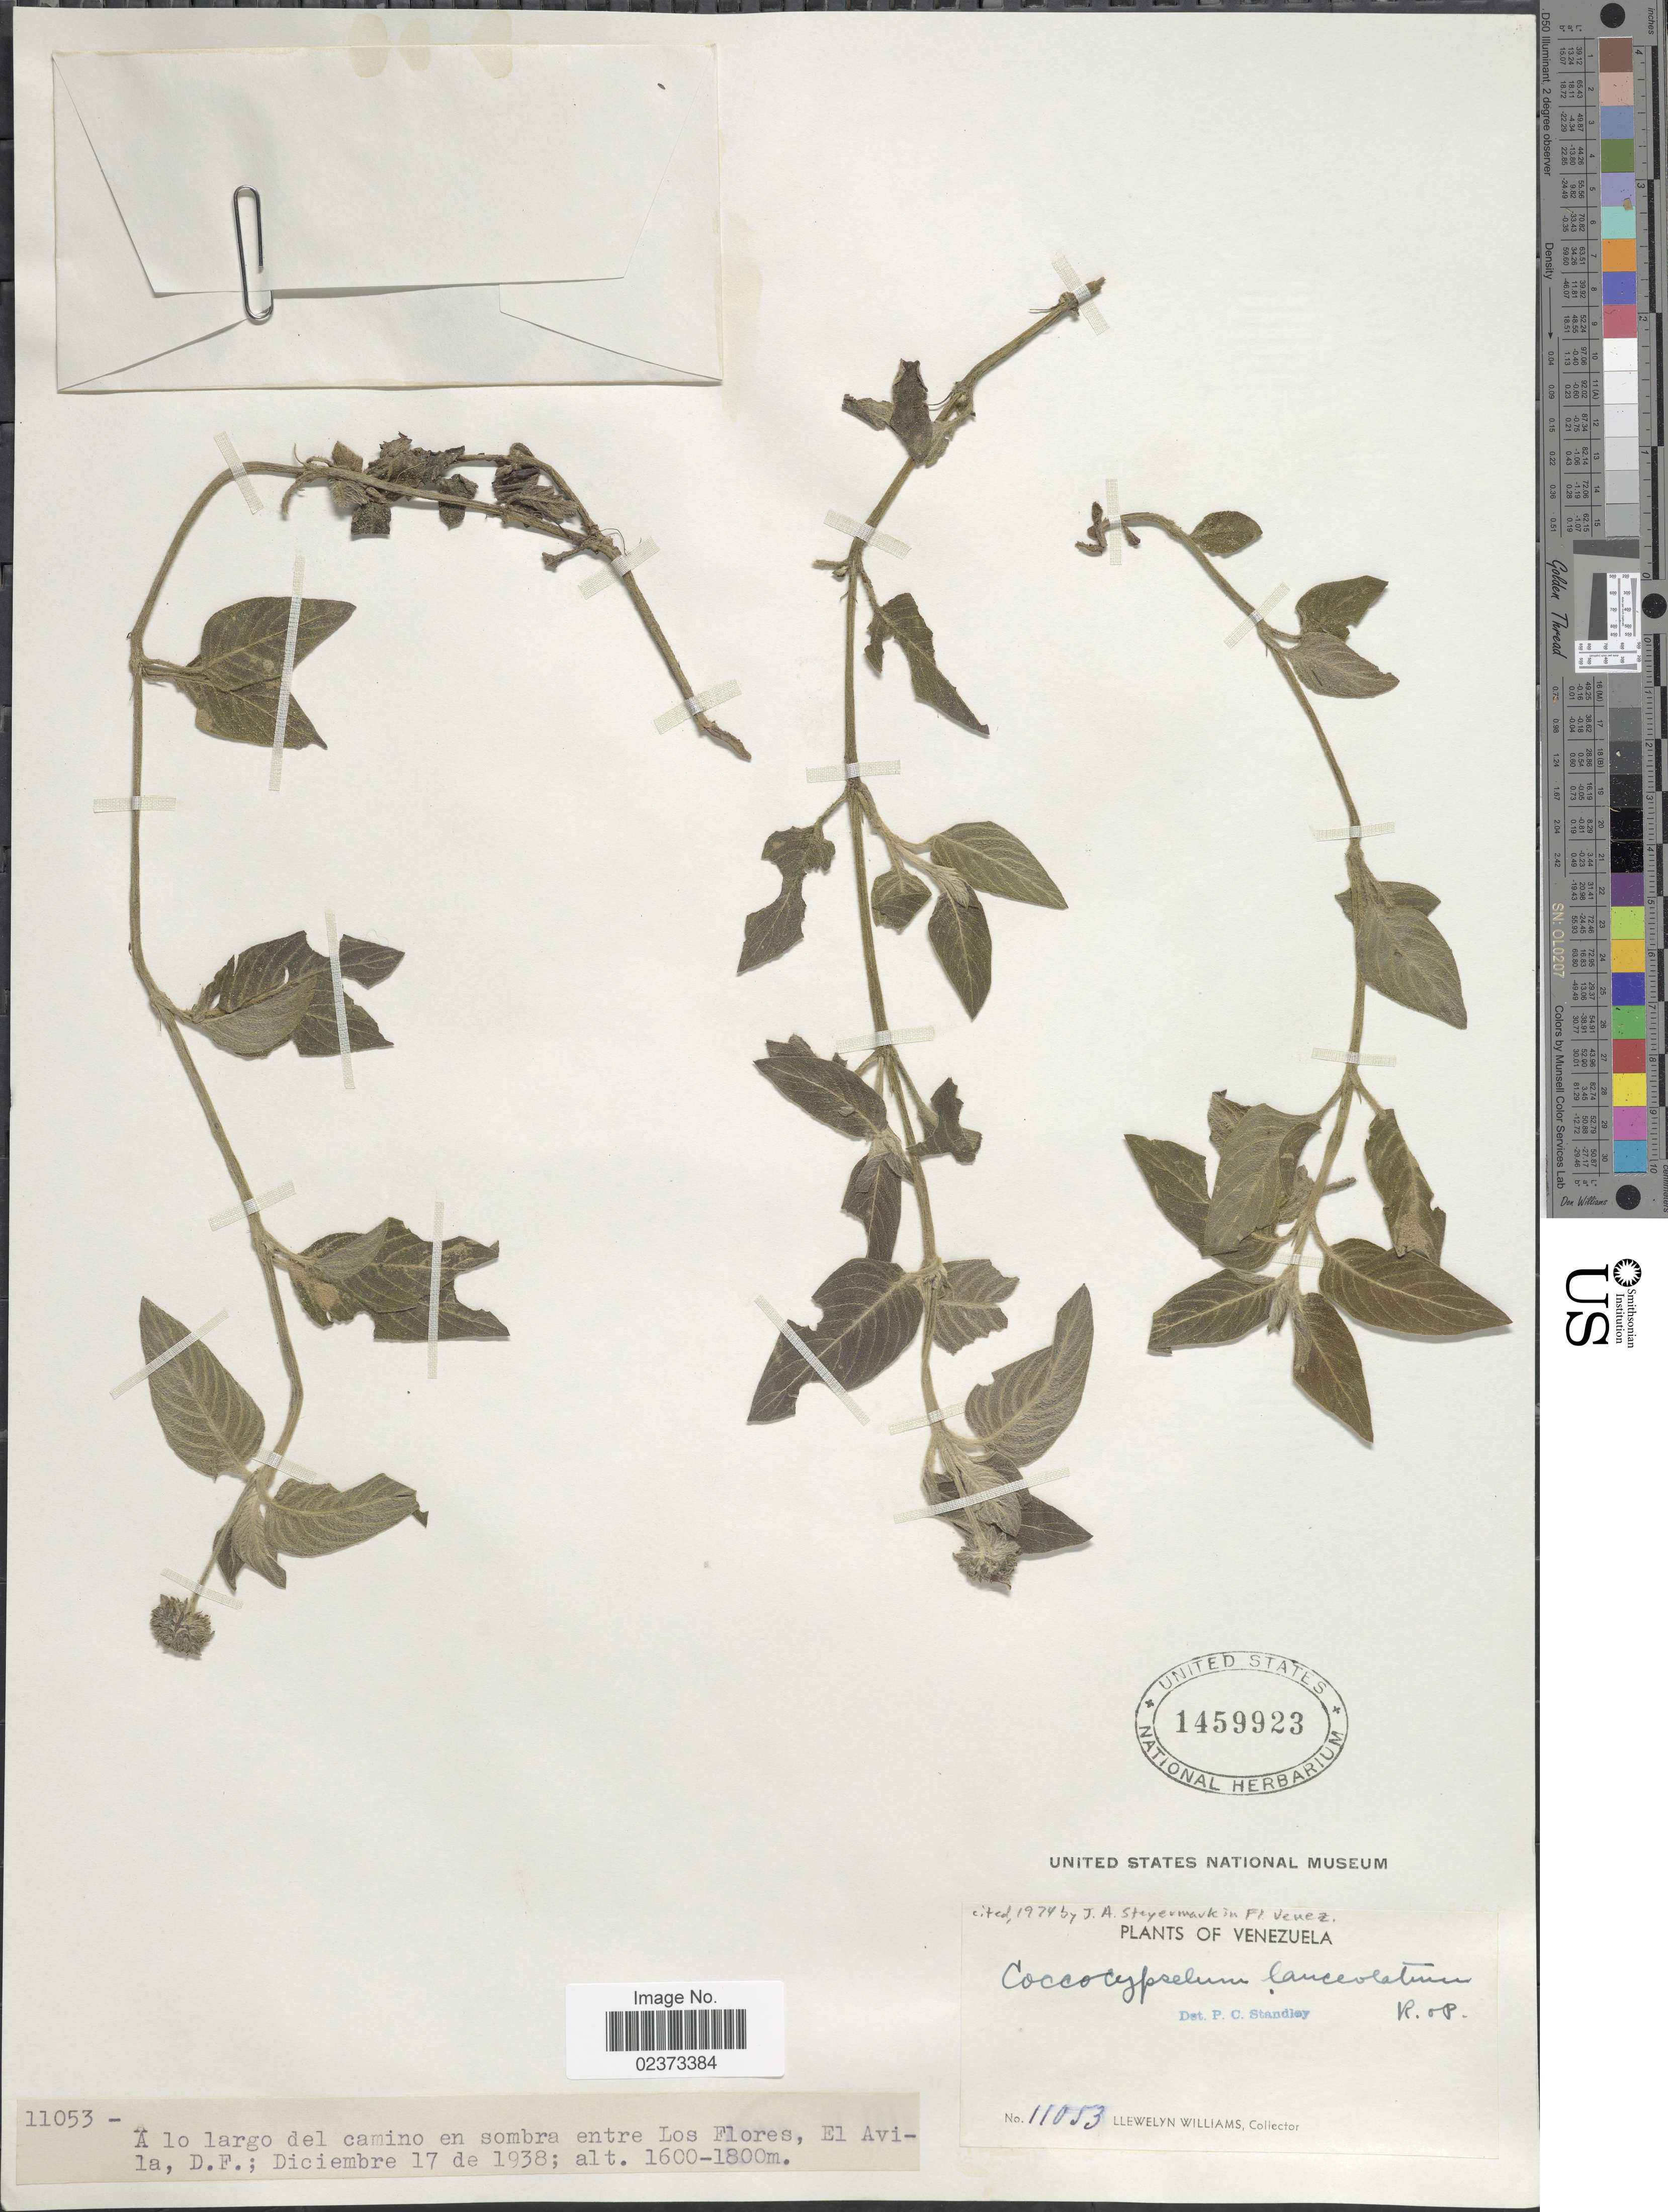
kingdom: Plantae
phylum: Tracheophyta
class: Magnoliopsida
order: Gentianales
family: Rubiaceae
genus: Coccocypselum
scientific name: Coccocypselum lanceolatum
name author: (Ruiz & Pav.) Pers.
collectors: Ll. Williams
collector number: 11053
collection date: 1938-12-17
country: Venezuela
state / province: Miranda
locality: A lo largo del camino en sombra entre Los Flores, El Avila, D.F.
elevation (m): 1600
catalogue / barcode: US 1459923